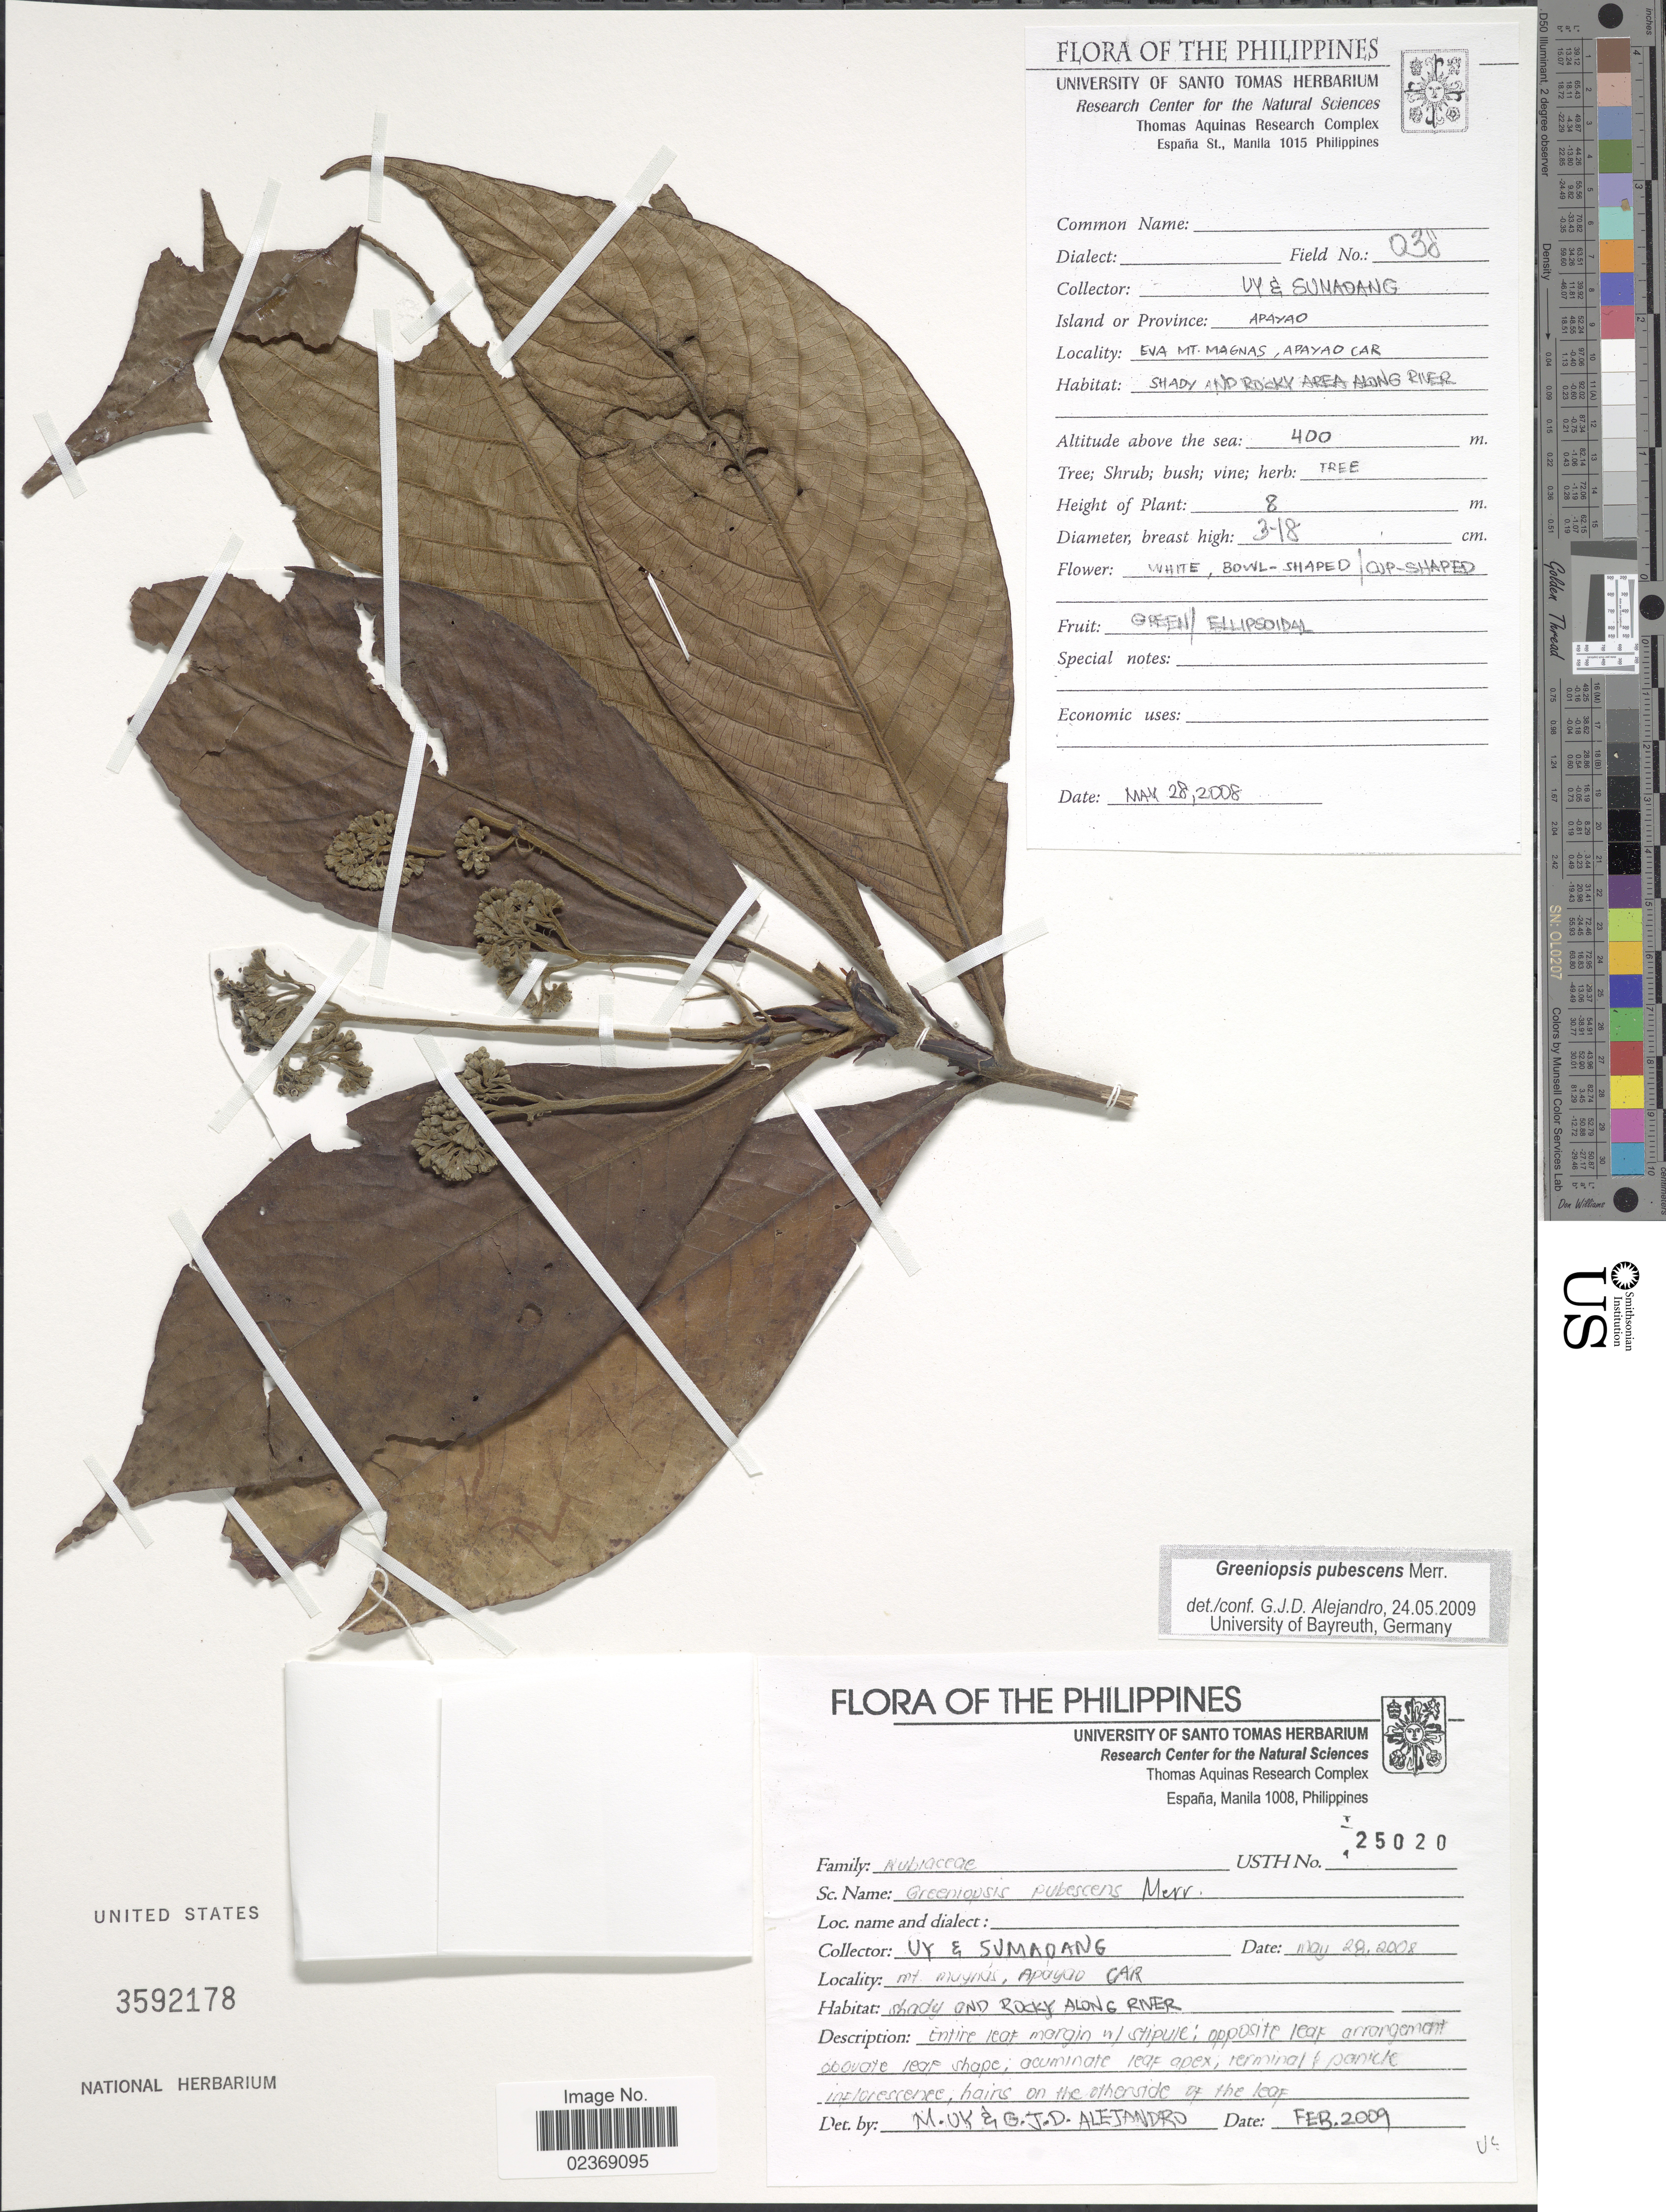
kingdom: Plantae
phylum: Tracheophyta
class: Magnoliopsida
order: Gentianales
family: Rubiaceae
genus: Greeniopsis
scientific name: Greeniopsis pubescens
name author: Merr.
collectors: M. Uy & Sumaoang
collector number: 25020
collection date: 2008-05-28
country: Philippines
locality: Island or Province Apayao, Mt. Magnas, Apayoo Car, Shady and rocky area along river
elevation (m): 400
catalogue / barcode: US 3592178